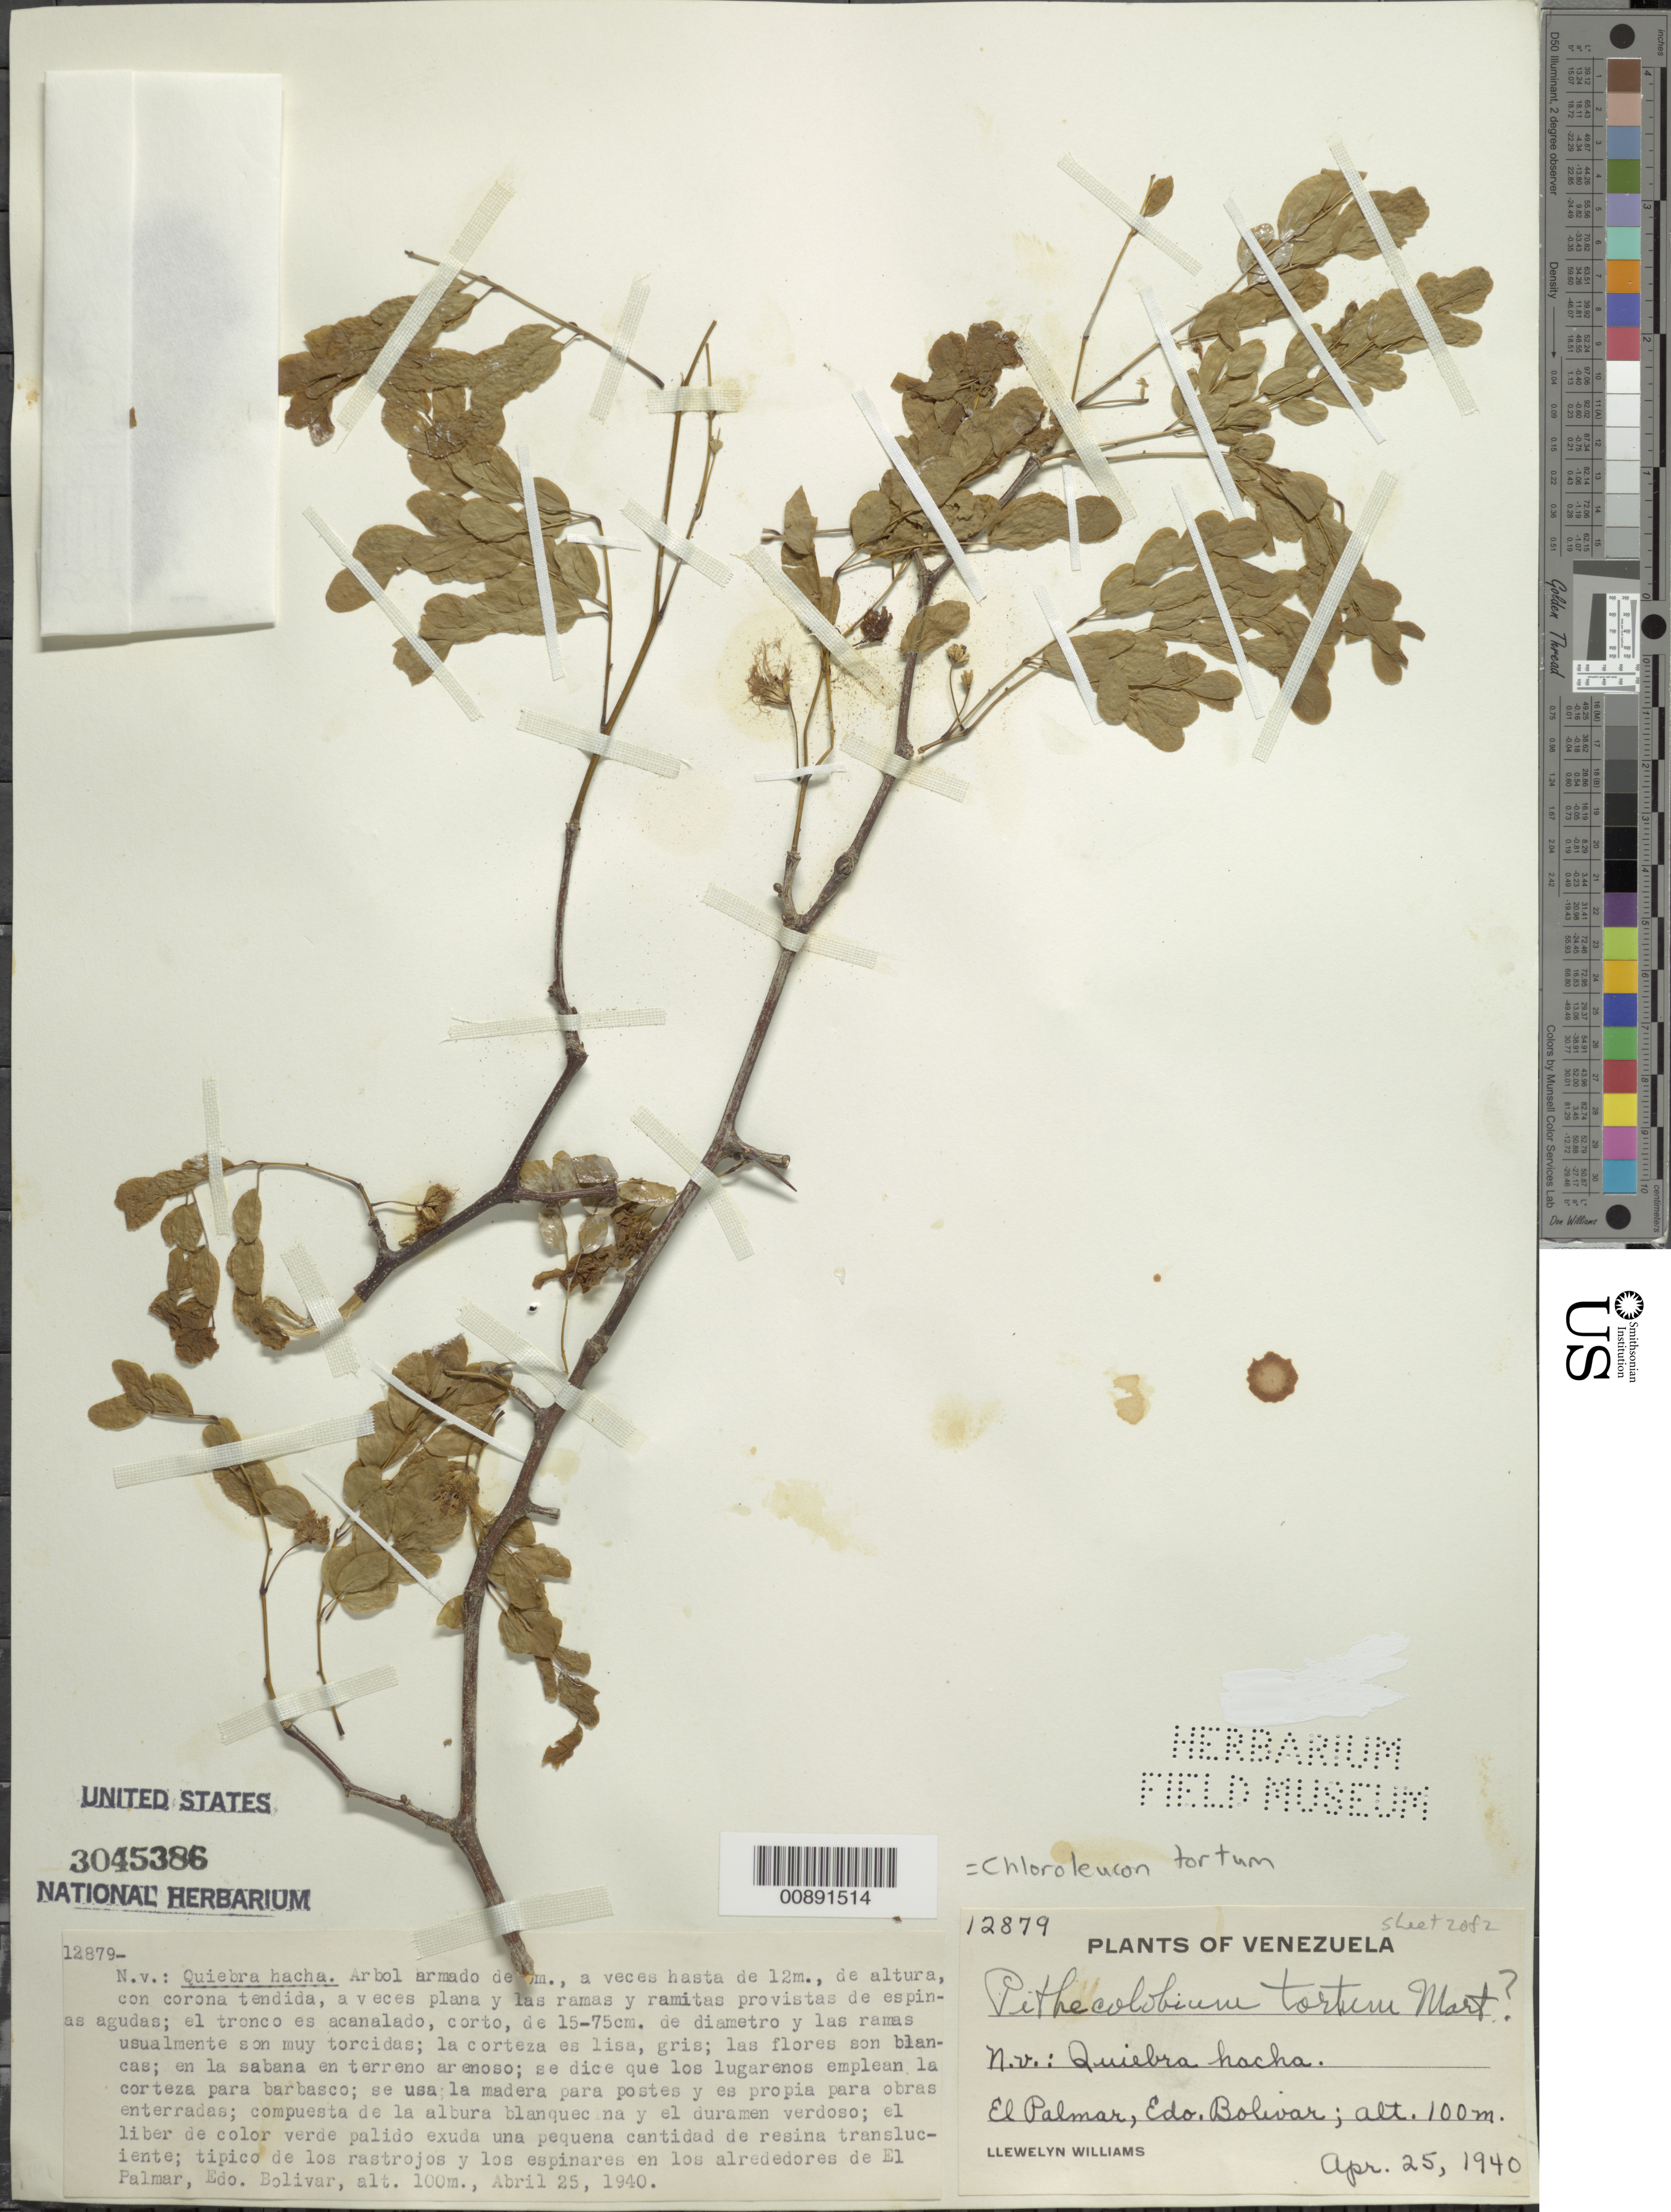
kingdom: Plantae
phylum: Tracheophyta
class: Magnoliopsida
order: Fabales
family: Fabaceae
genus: Chloroleucon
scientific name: Chloroleucon sp.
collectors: Ll. Williams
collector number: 12879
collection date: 1940-04-25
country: Venezuela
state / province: Bolivar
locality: En los alrededores de El Palmar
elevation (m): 100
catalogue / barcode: US 3045386